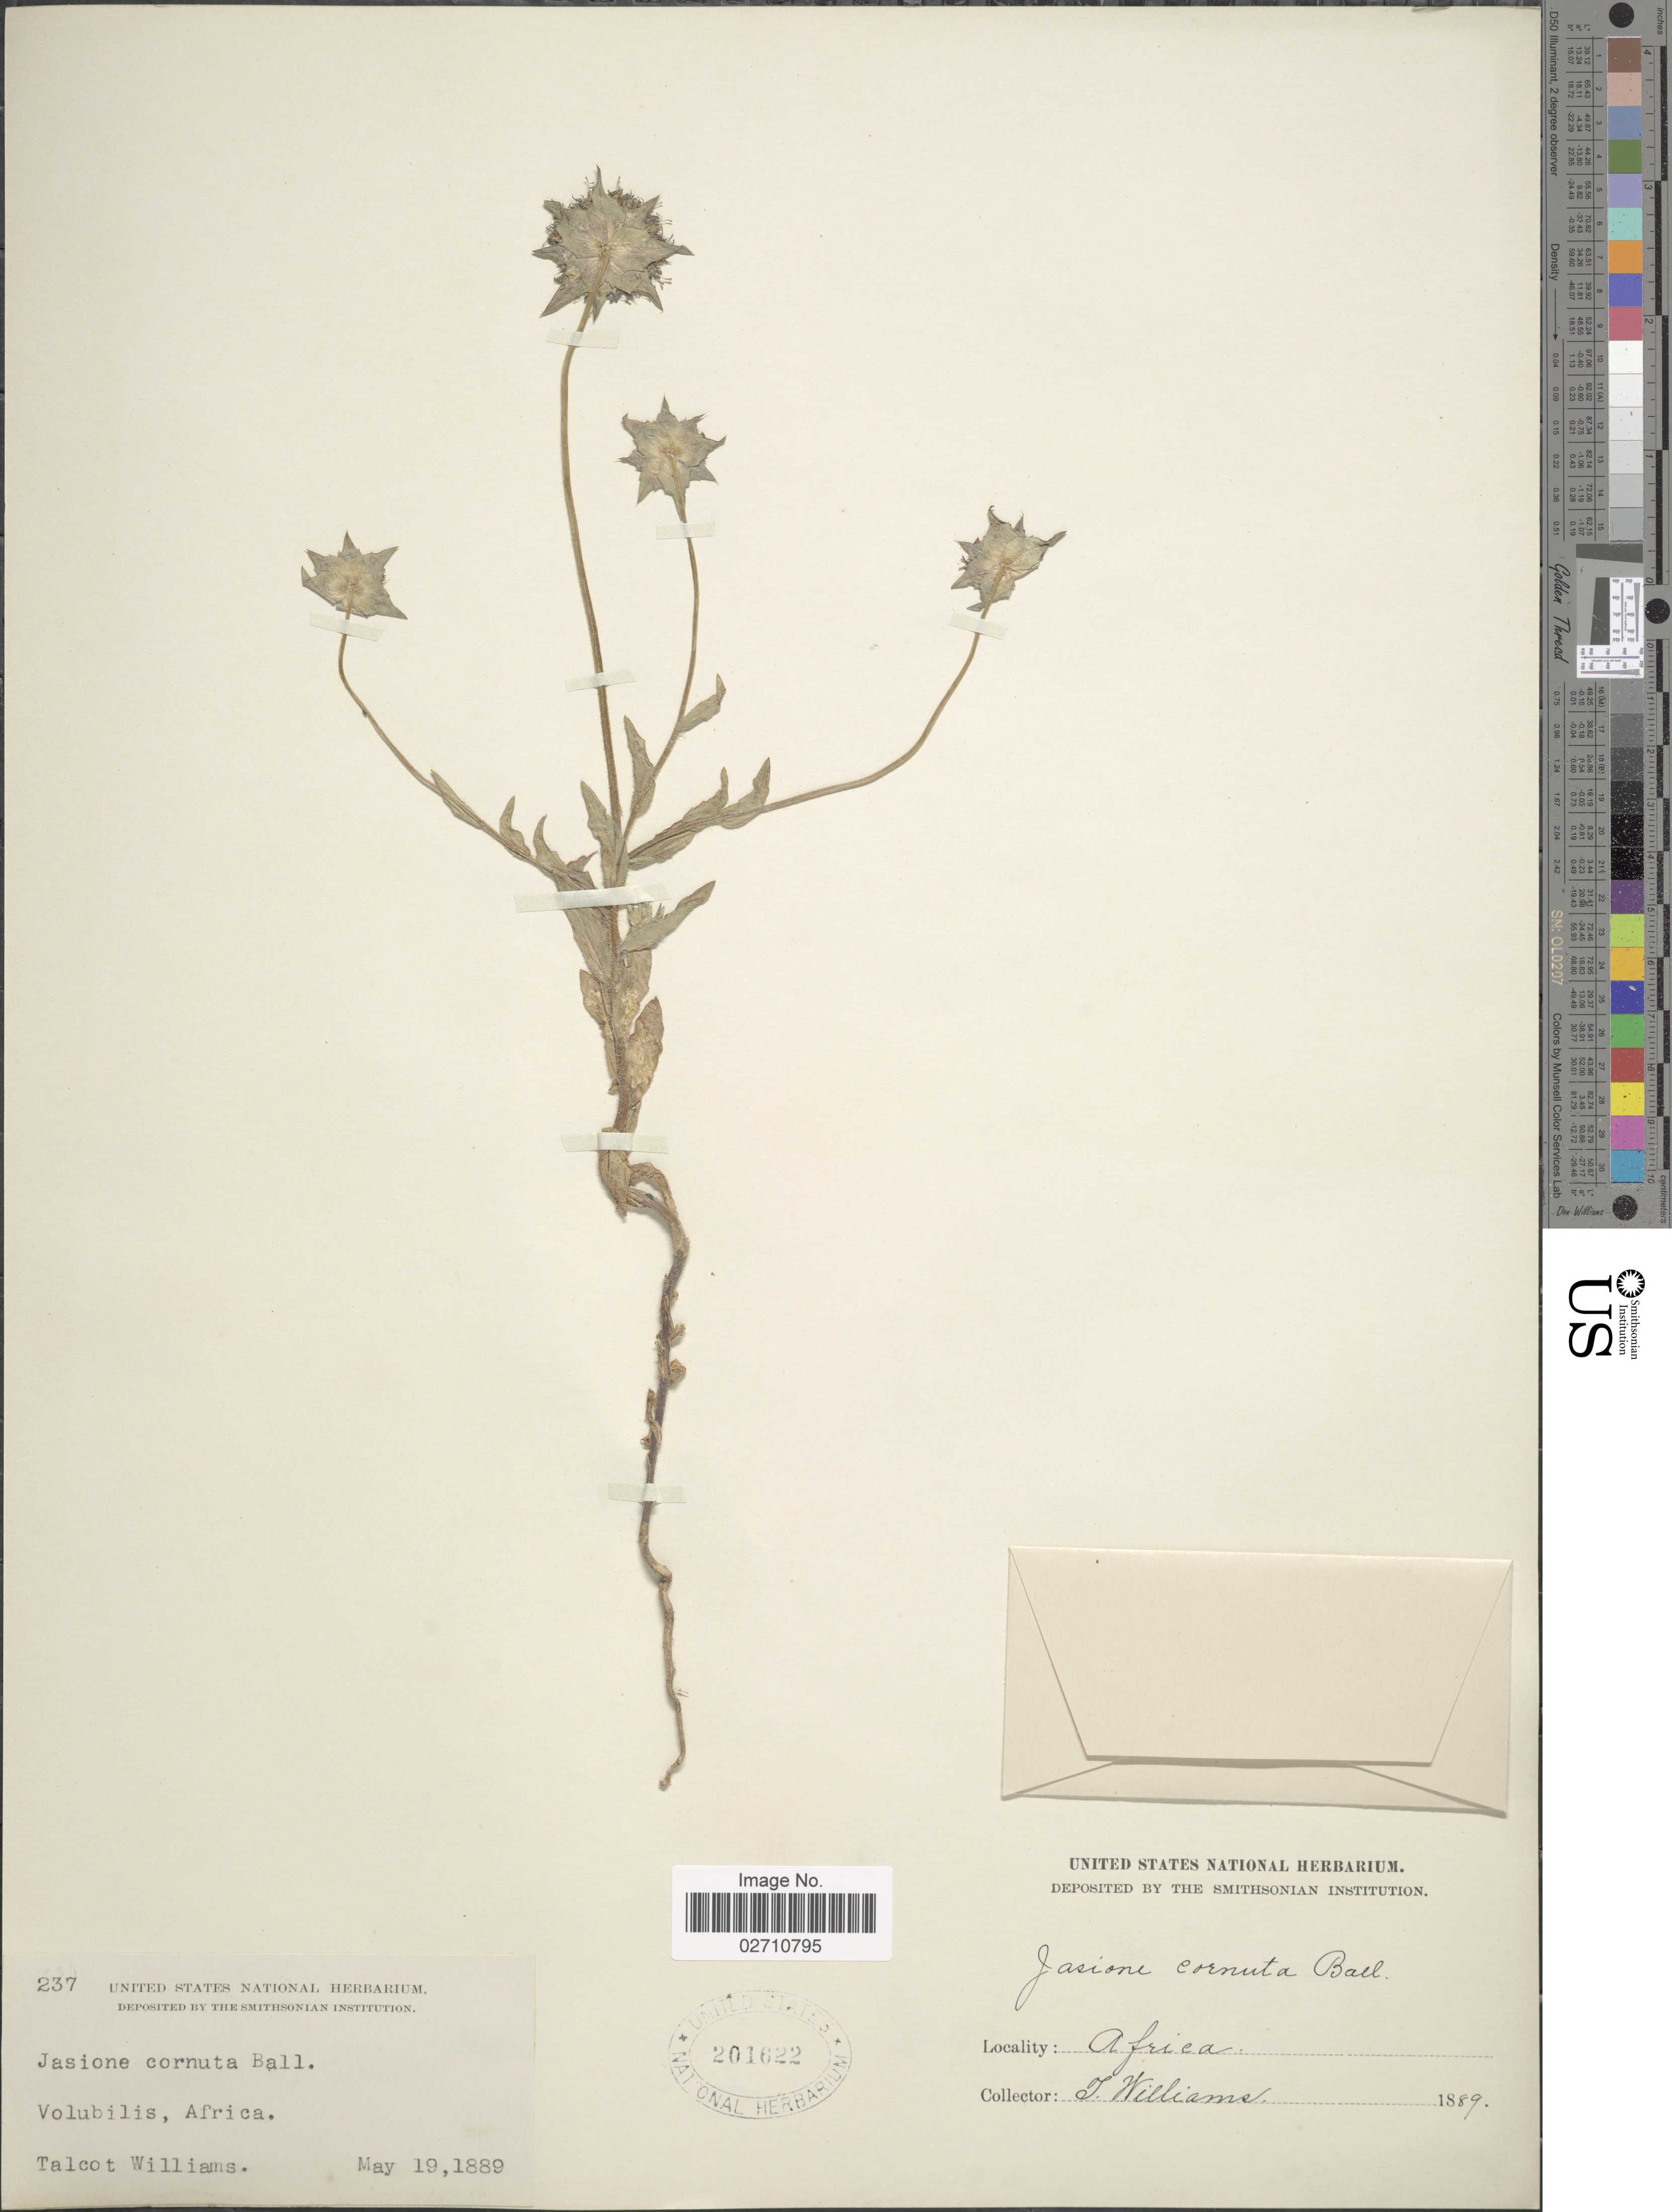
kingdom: Plantae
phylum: Tracheophyta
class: Magnoliopsida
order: Asterales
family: Campanulaceae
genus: Jasione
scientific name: Jasione cornuta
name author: Ball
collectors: T. Williams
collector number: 237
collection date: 1889-05-19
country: Morocco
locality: Volubilis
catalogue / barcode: US 201622